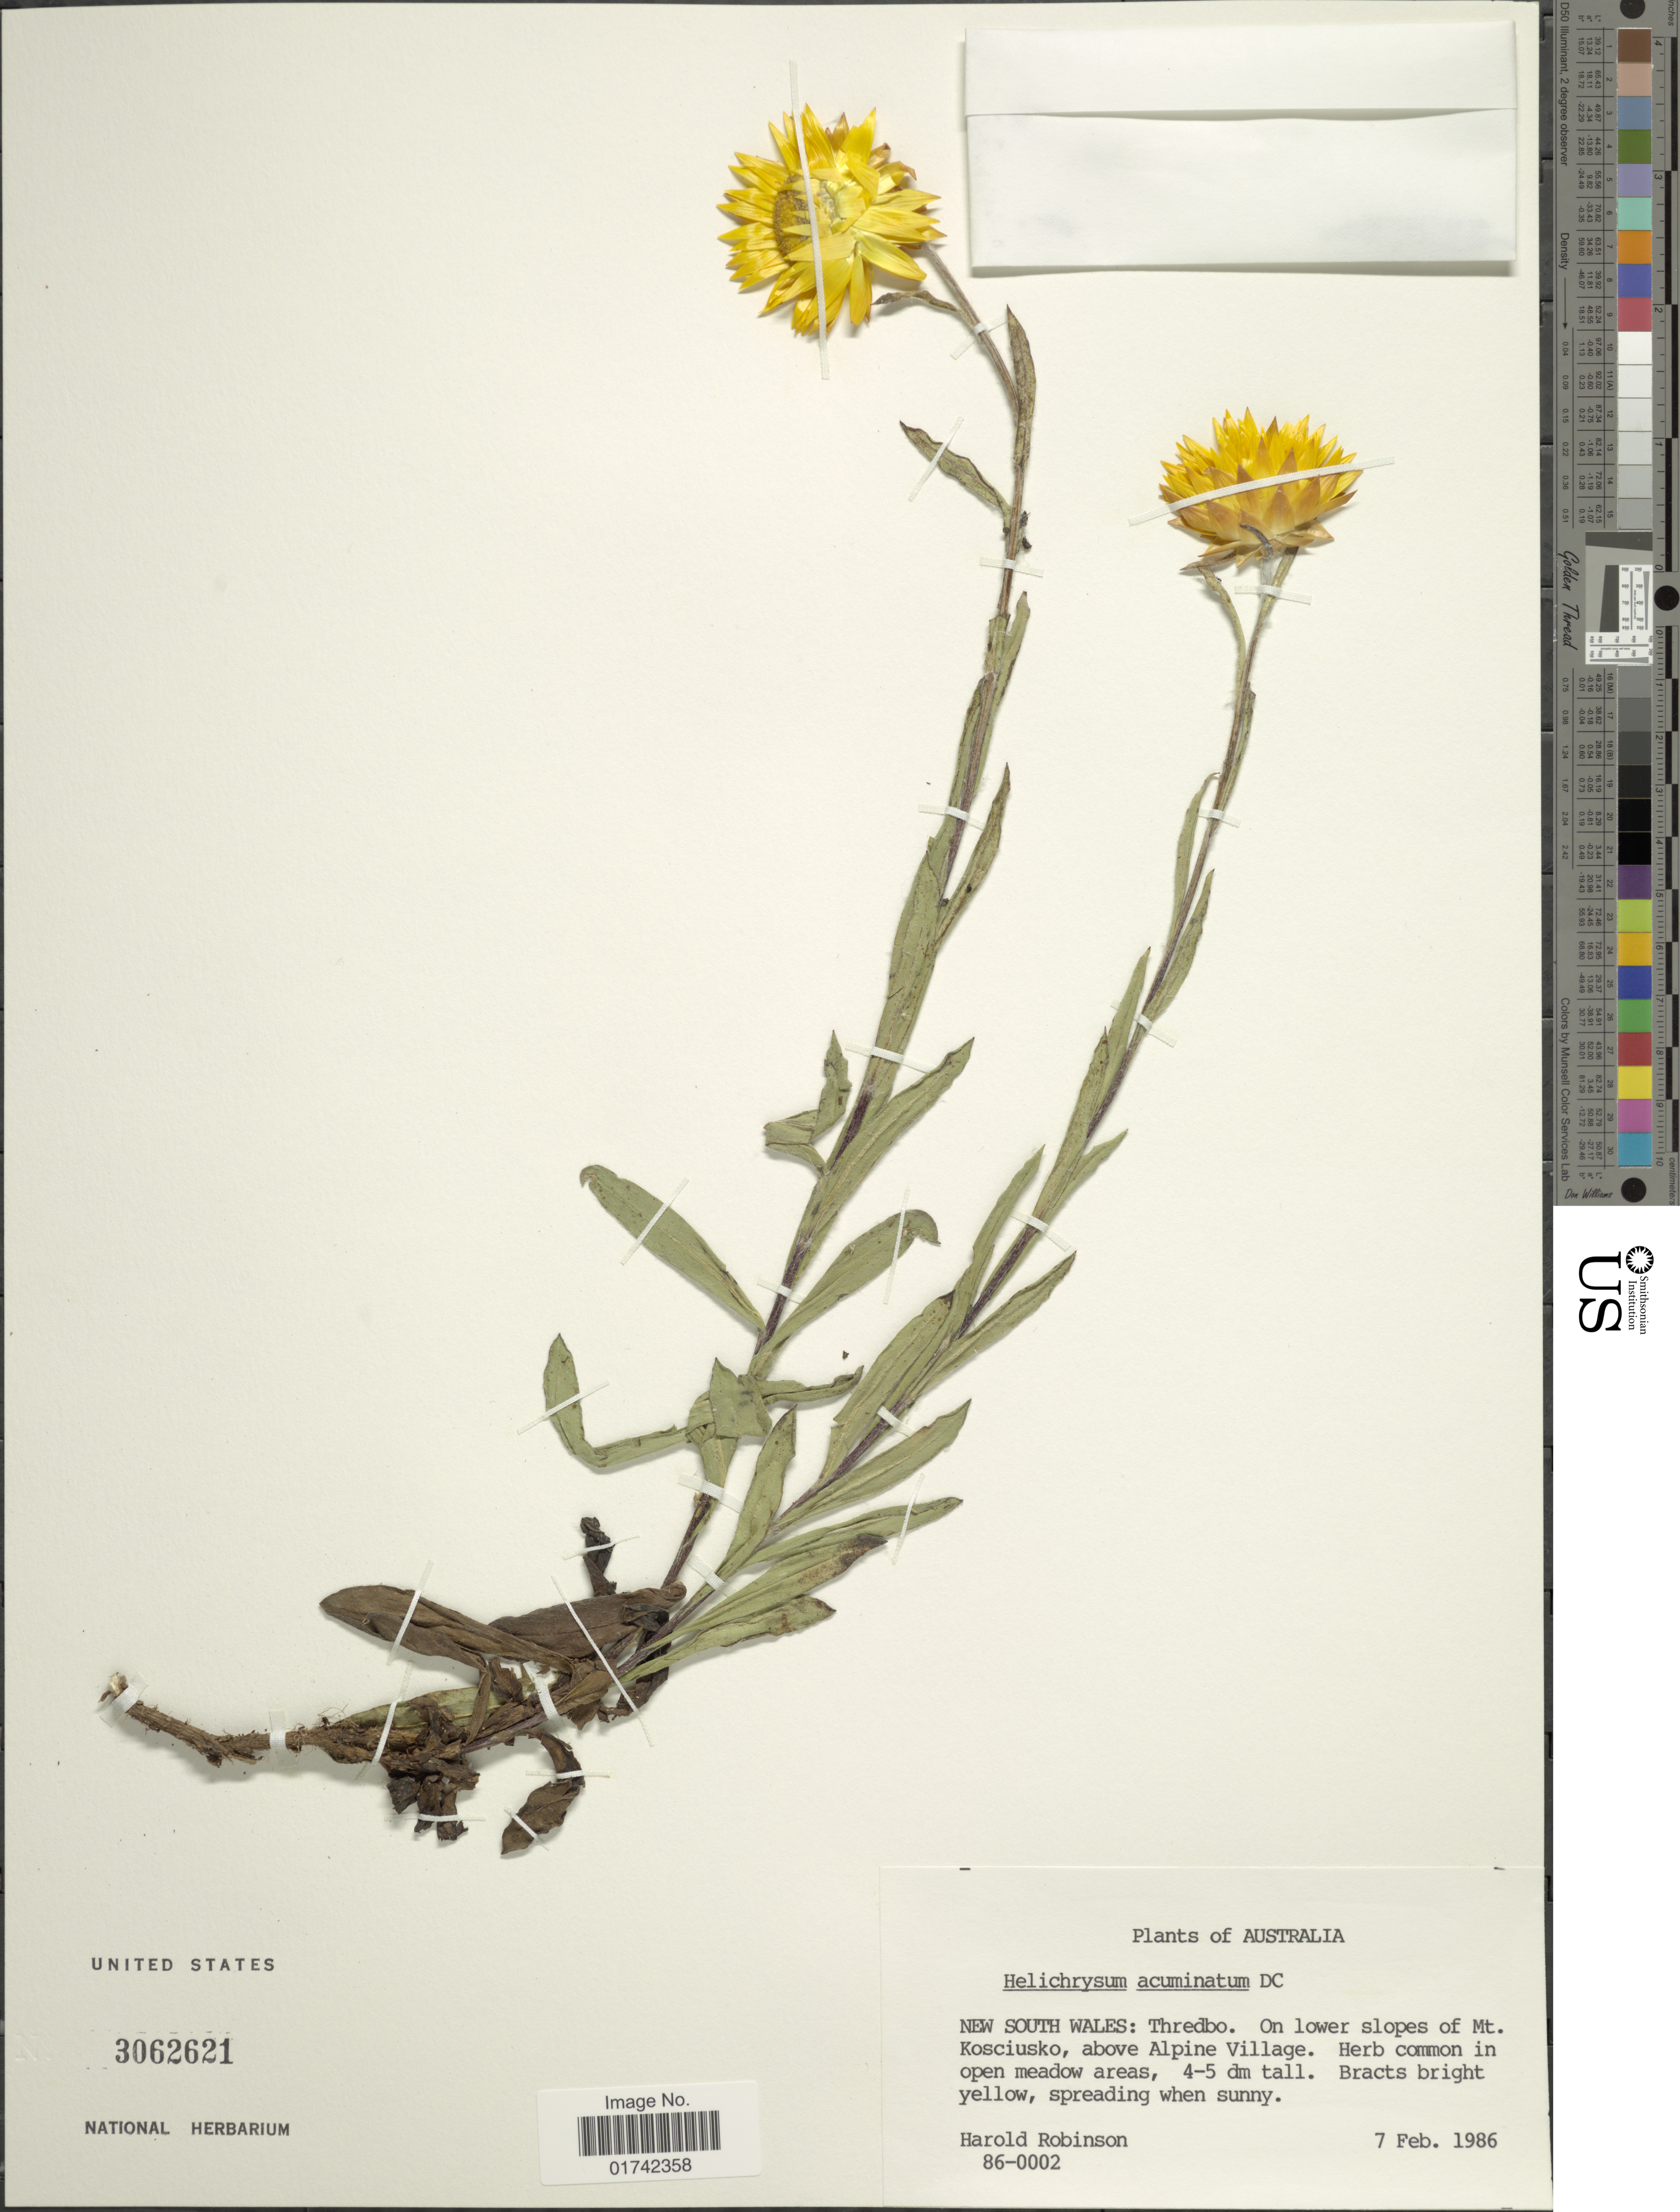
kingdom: Plantae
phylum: Tracheophyta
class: Magnoliopsida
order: Asterales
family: Asteraceae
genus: Helichrysum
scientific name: Helichrysum acuminatum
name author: F. Muell.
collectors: H. Robinson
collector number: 86-0002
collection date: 1986-02-07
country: Australia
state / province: New South Wales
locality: Thredbo, on lower slopes of Mt. Kosciusko, above Alpine Village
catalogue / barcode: US 3062621